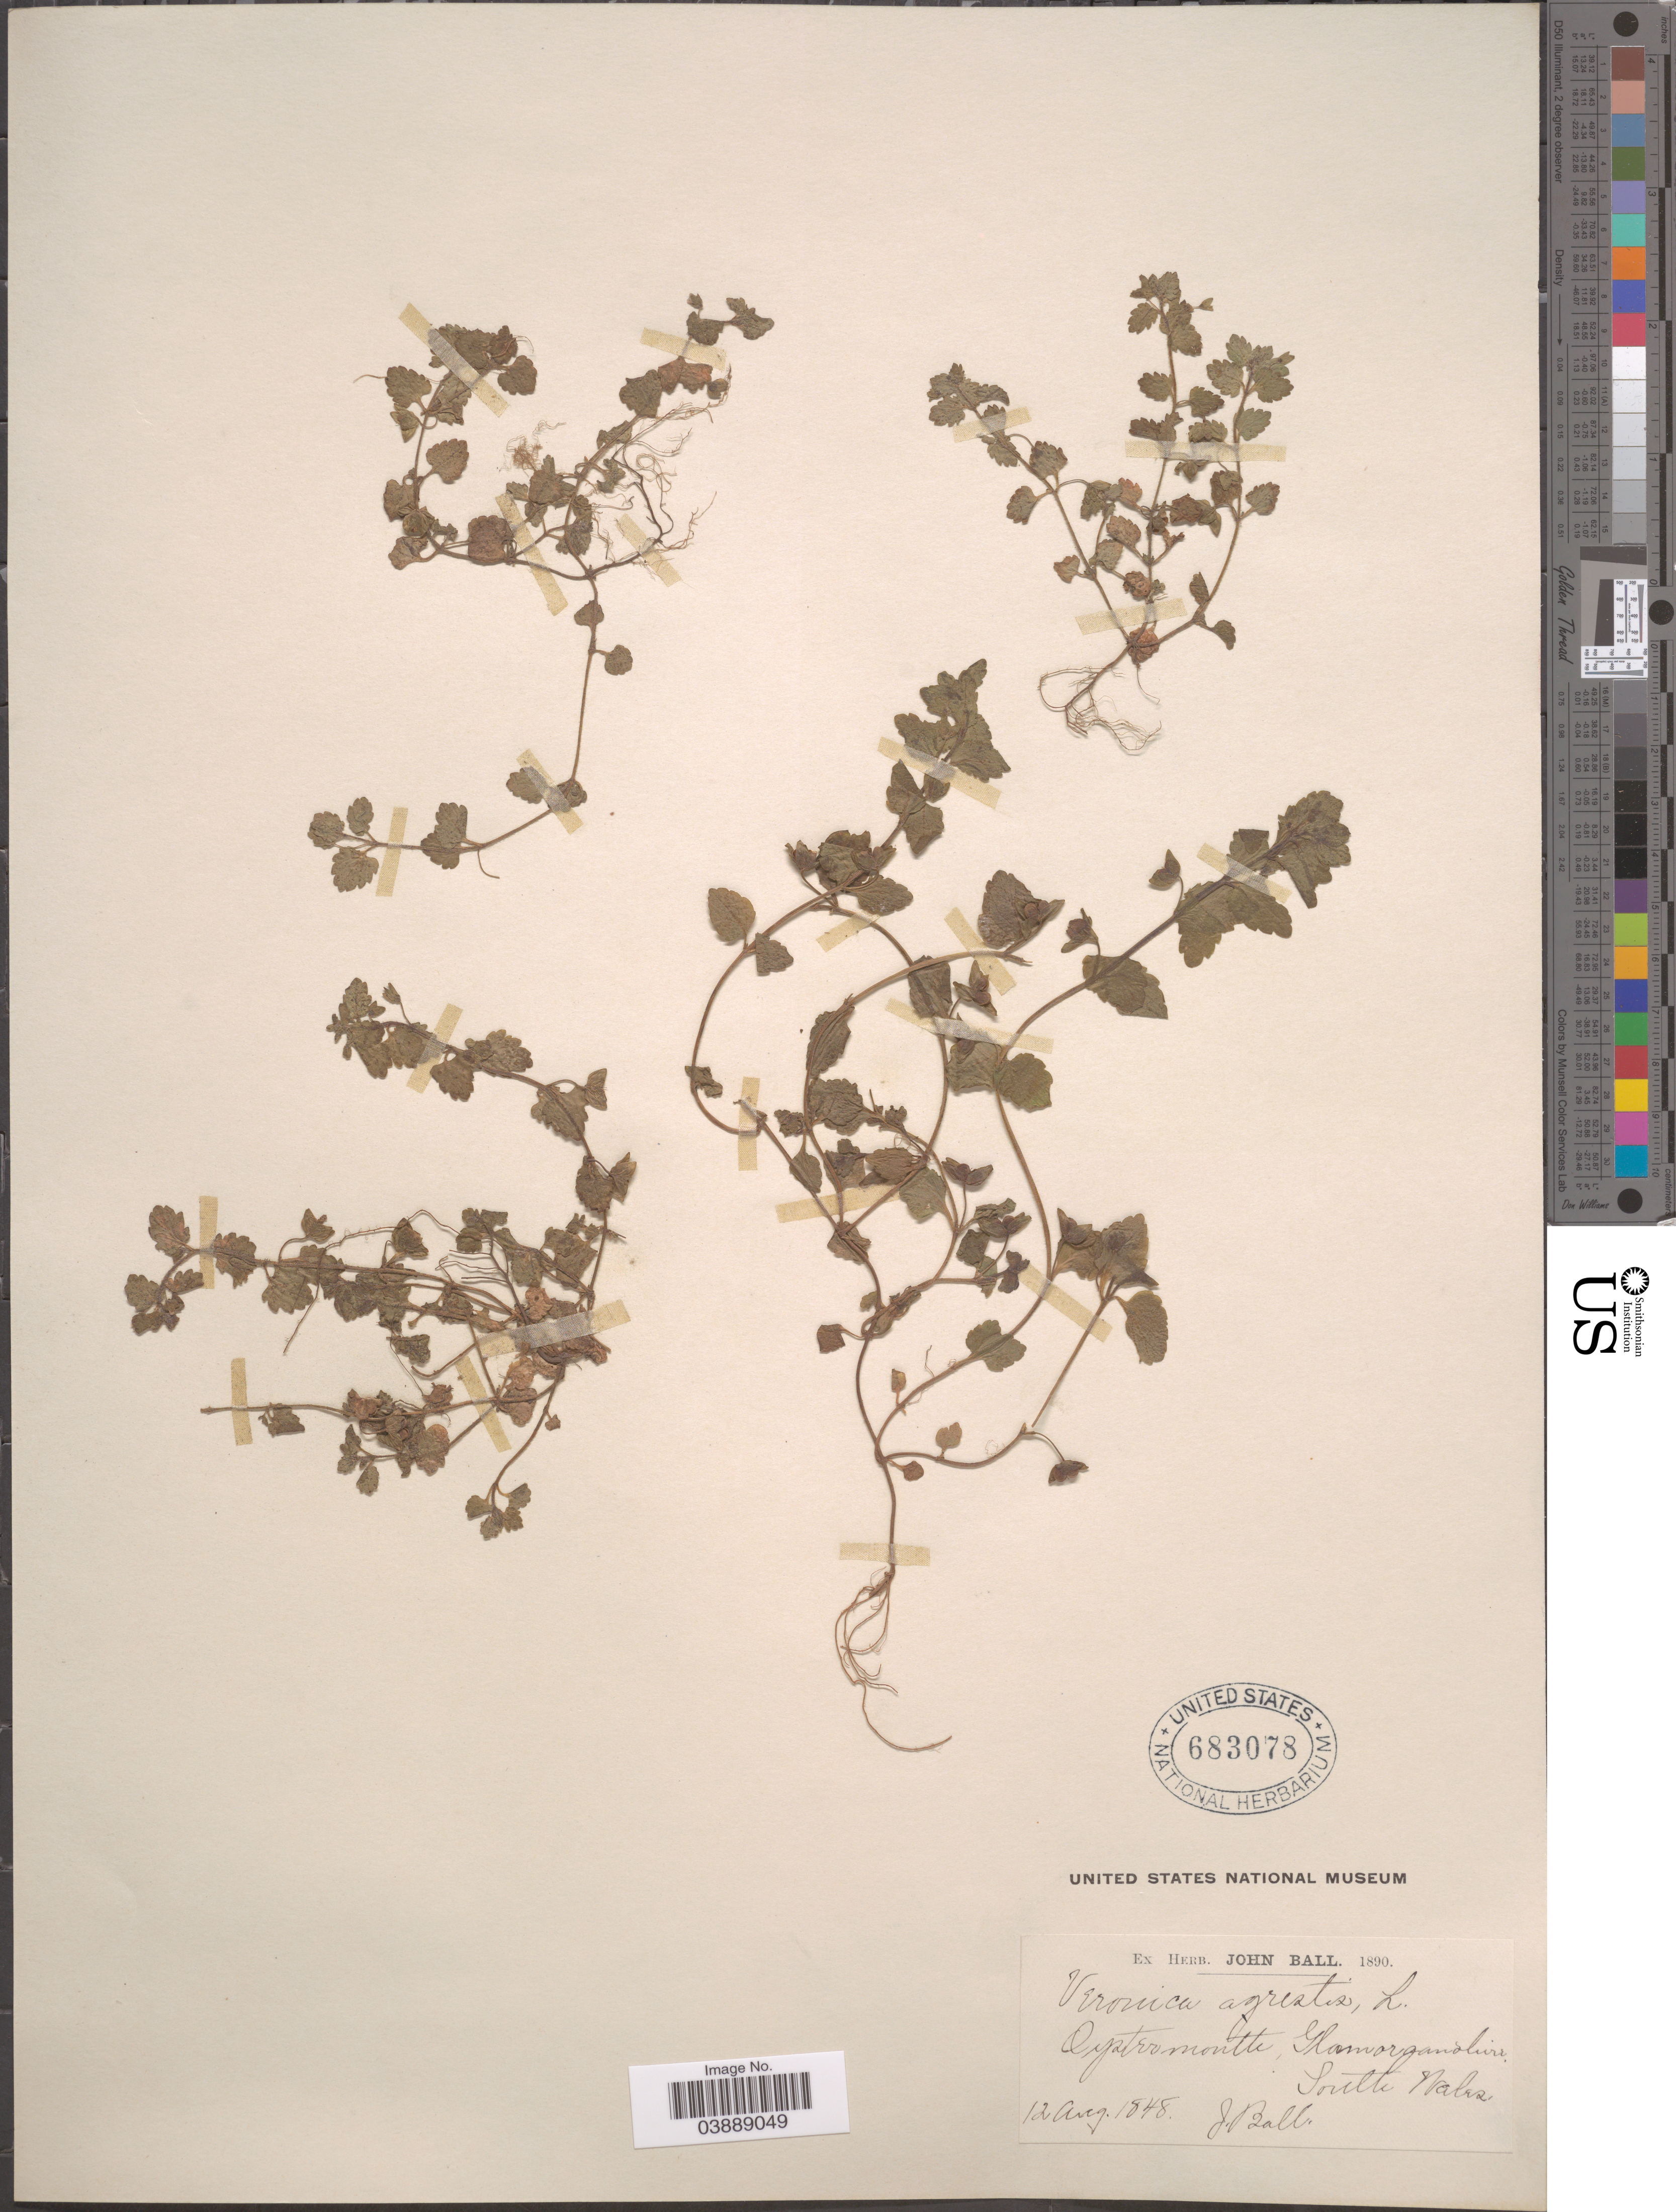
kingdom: Plantae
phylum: Tracheophyta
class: Magnoliopsida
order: Lamiales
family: Plantaginaceae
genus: Veronica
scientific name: Veronica agrestis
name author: L.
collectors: J. Ball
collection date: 1848-08-12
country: United Kingdom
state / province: Wales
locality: Oystermouth, Glamorganshire, South Wales.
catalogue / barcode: US 683078